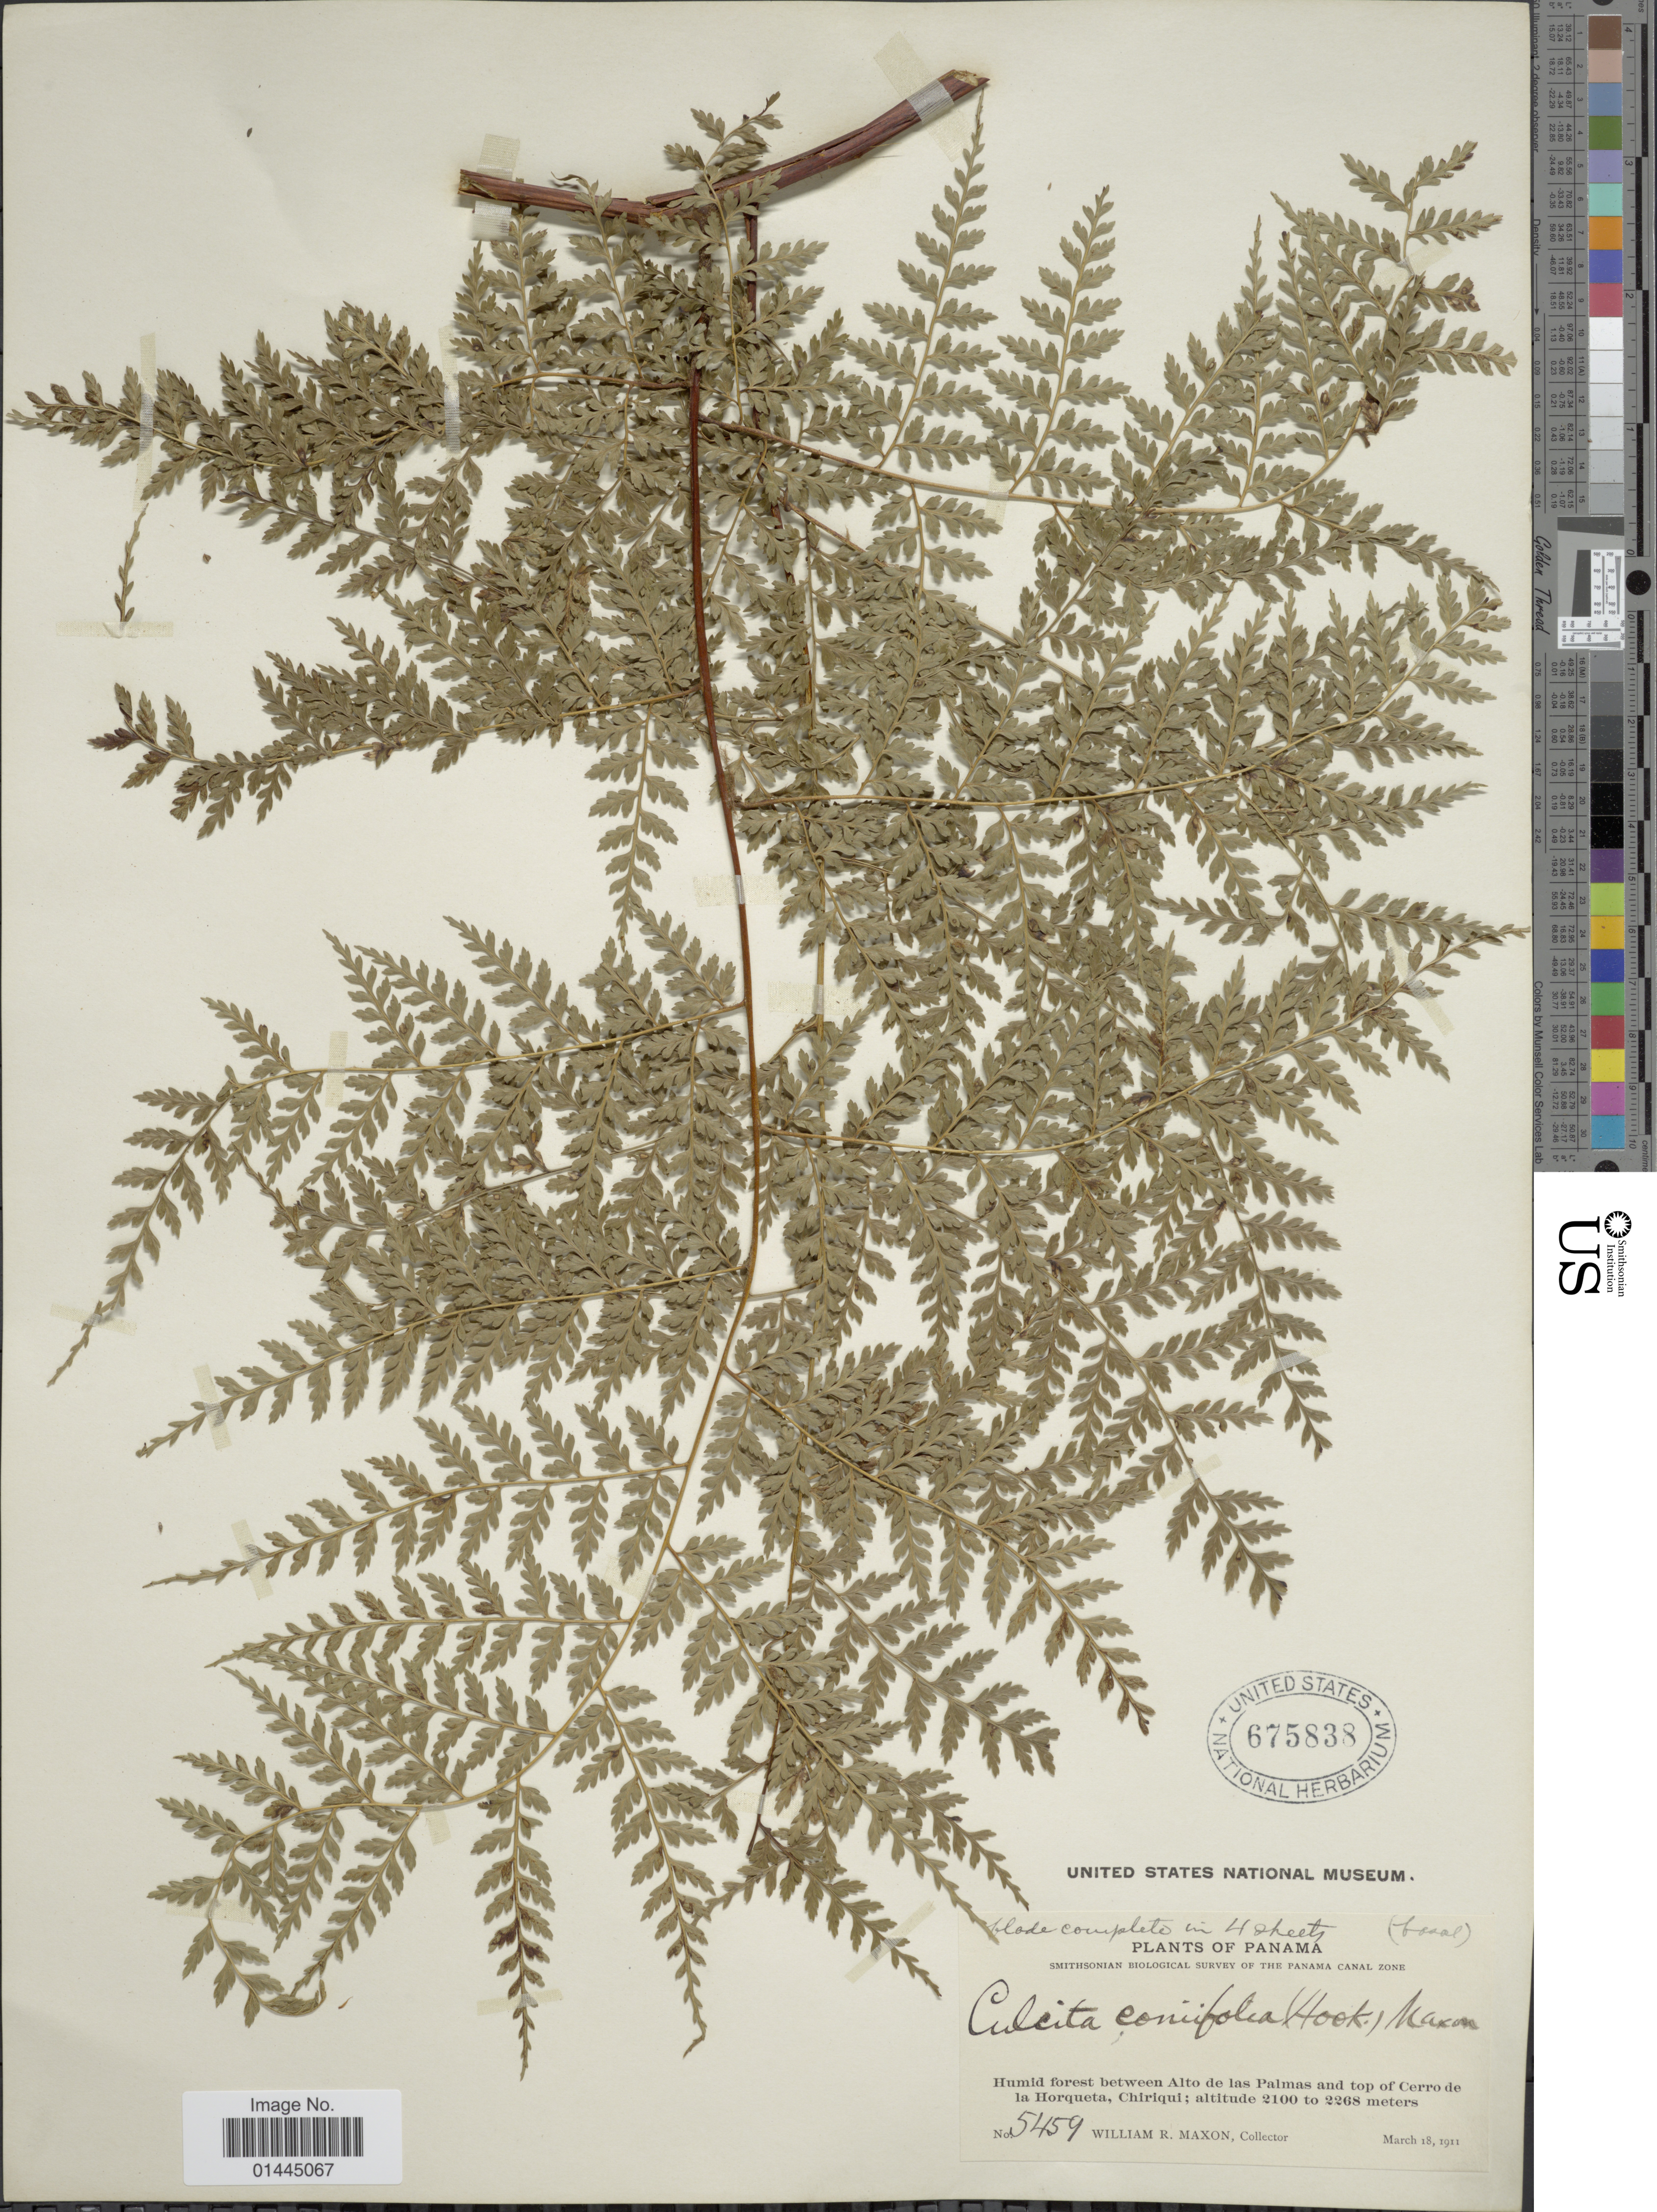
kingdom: Plantae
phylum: Tracheophyta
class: Polypodiopsida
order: Cyatheales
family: Culcitaceae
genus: Culcita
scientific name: Culcita coniifolia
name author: (Hook.) Maxon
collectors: W. R. Maxon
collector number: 5459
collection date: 1911-03-18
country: Panama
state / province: Chiriqui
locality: The Panama Canal Zone, Humid forest Alto de las Palmas and top of Cerro de la Horqueta.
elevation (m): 2100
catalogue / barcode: US 675838